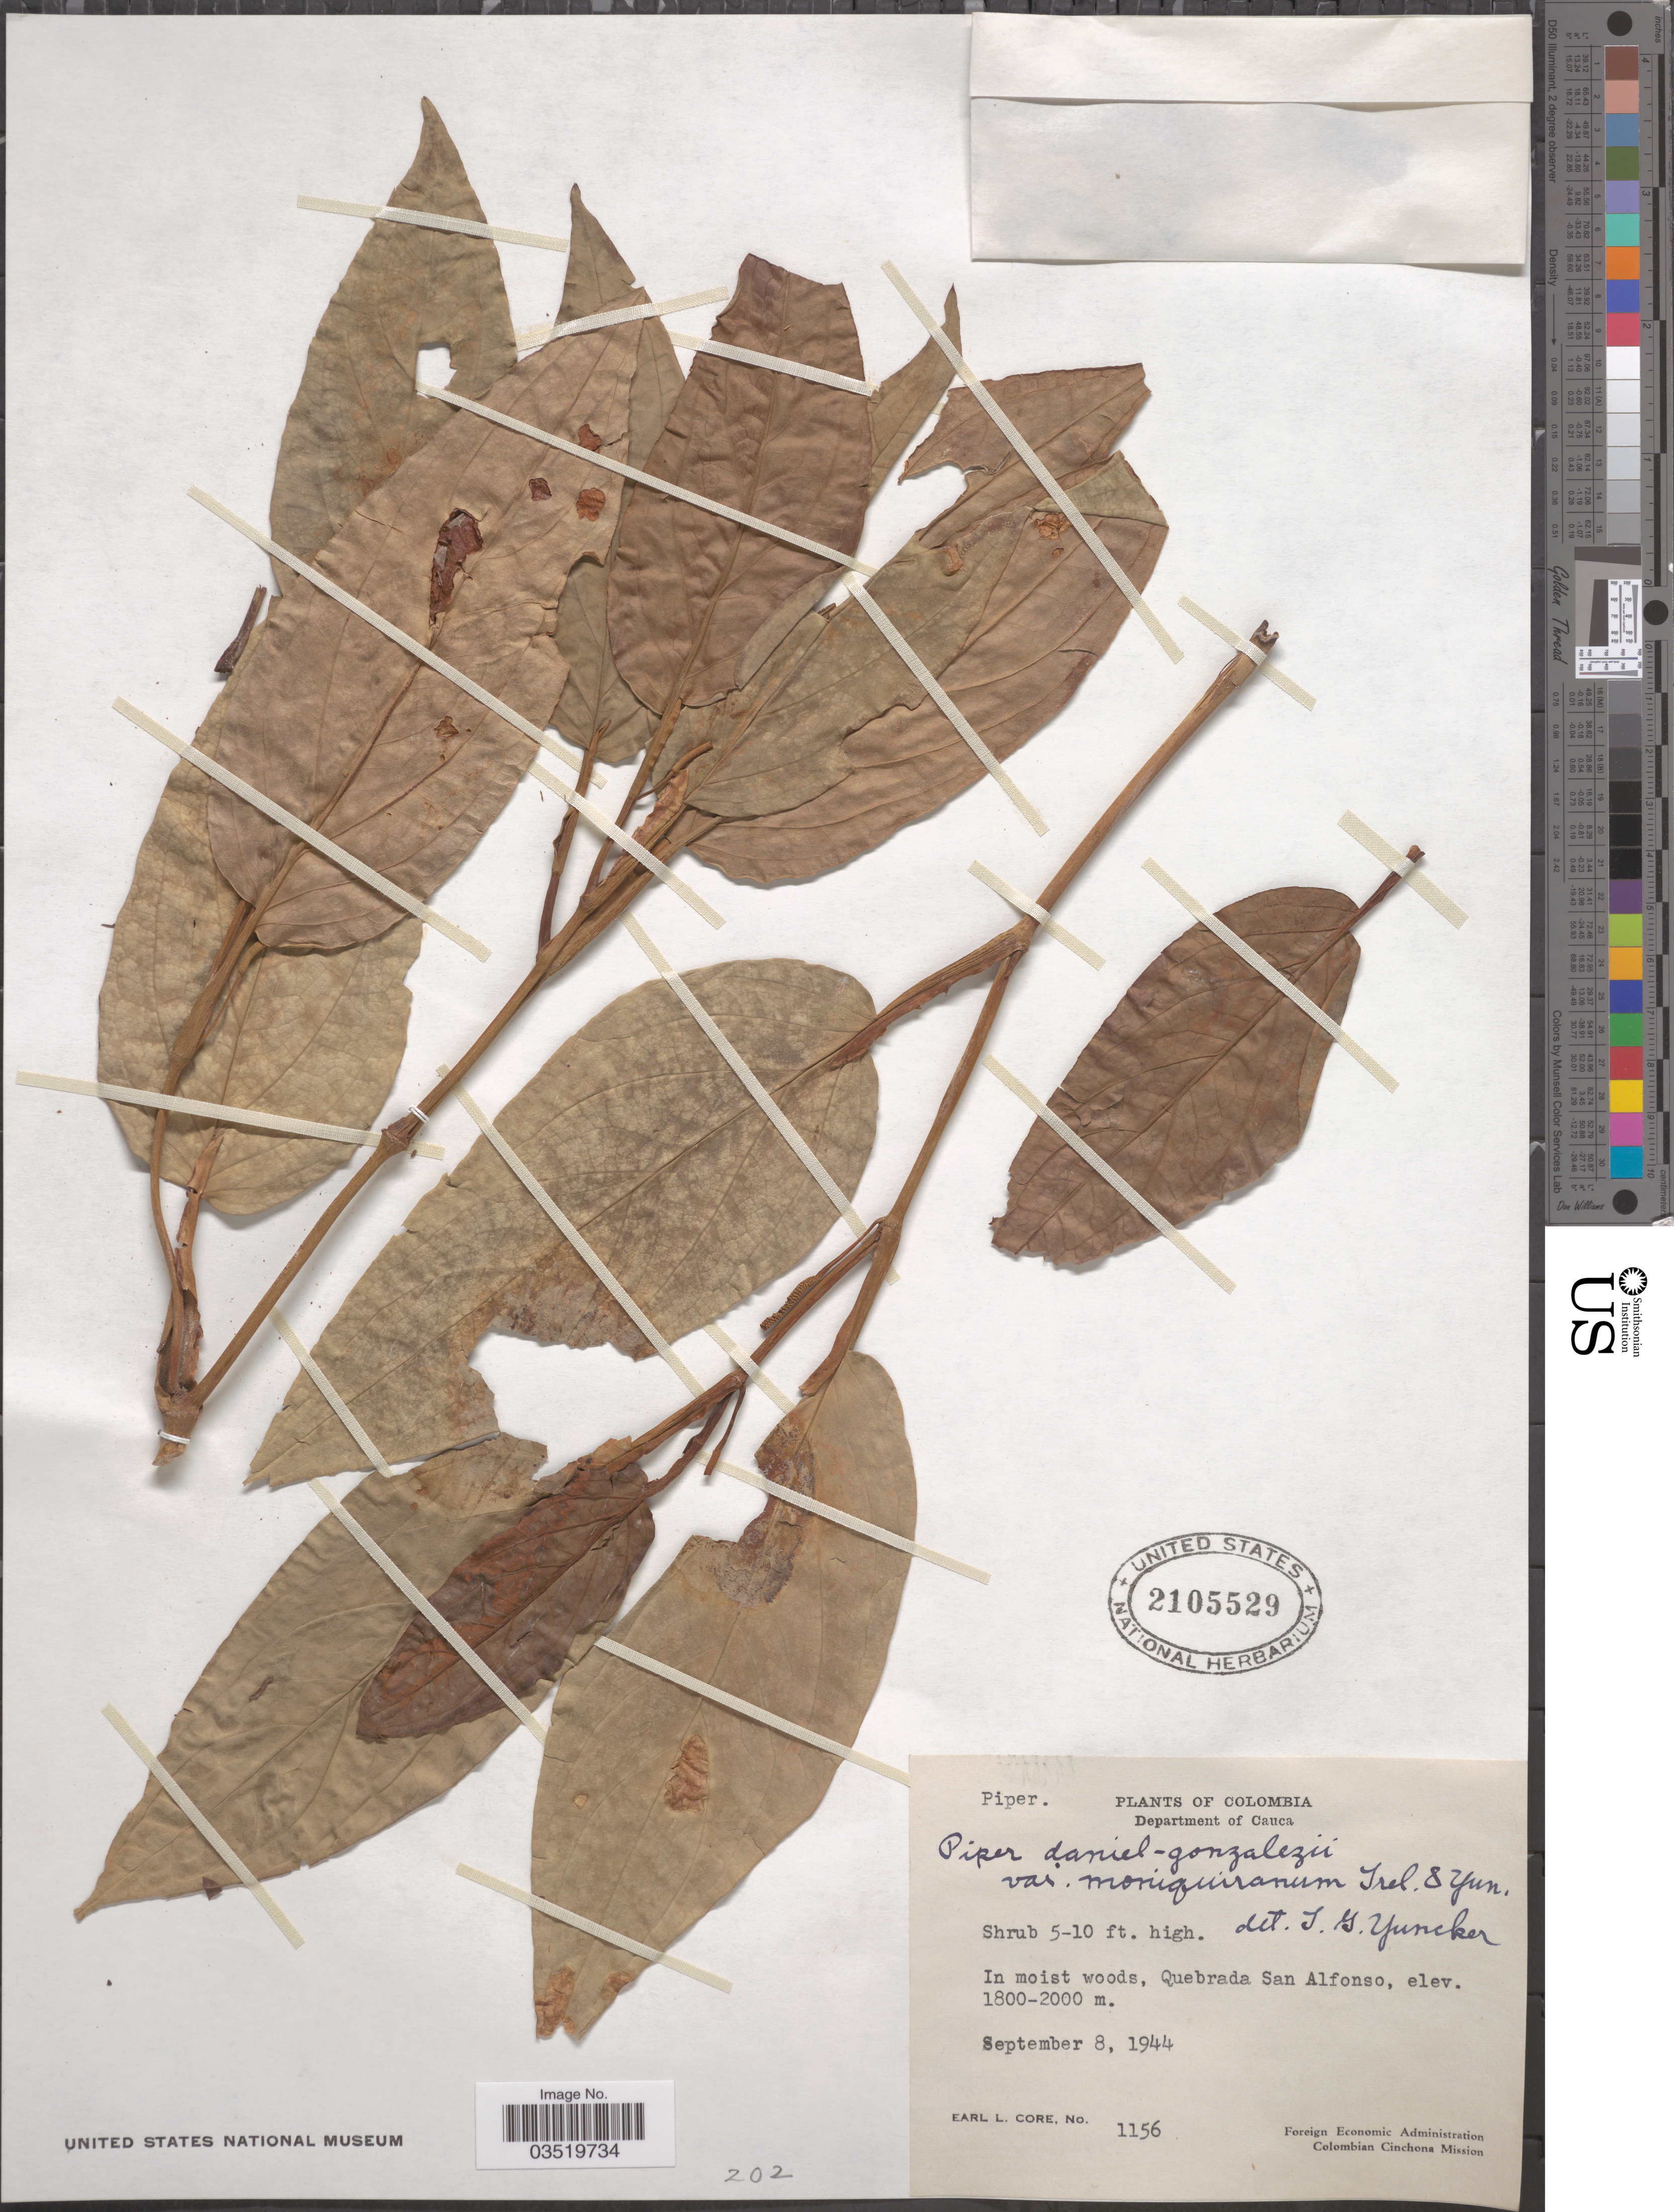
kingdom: Plantae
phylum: Tracheophyta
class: Magnoliopsida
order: Piperales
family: Piperaceae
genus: Piper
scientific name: Piper daniel-gonzalezii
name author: Trel.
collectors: E. L. Core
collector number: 1156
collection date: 1944-09-08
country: Colombia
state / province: Cauca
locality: Department of Cauca. Quebrada San Alfonso.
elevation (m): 1800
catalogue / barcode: US 2105529